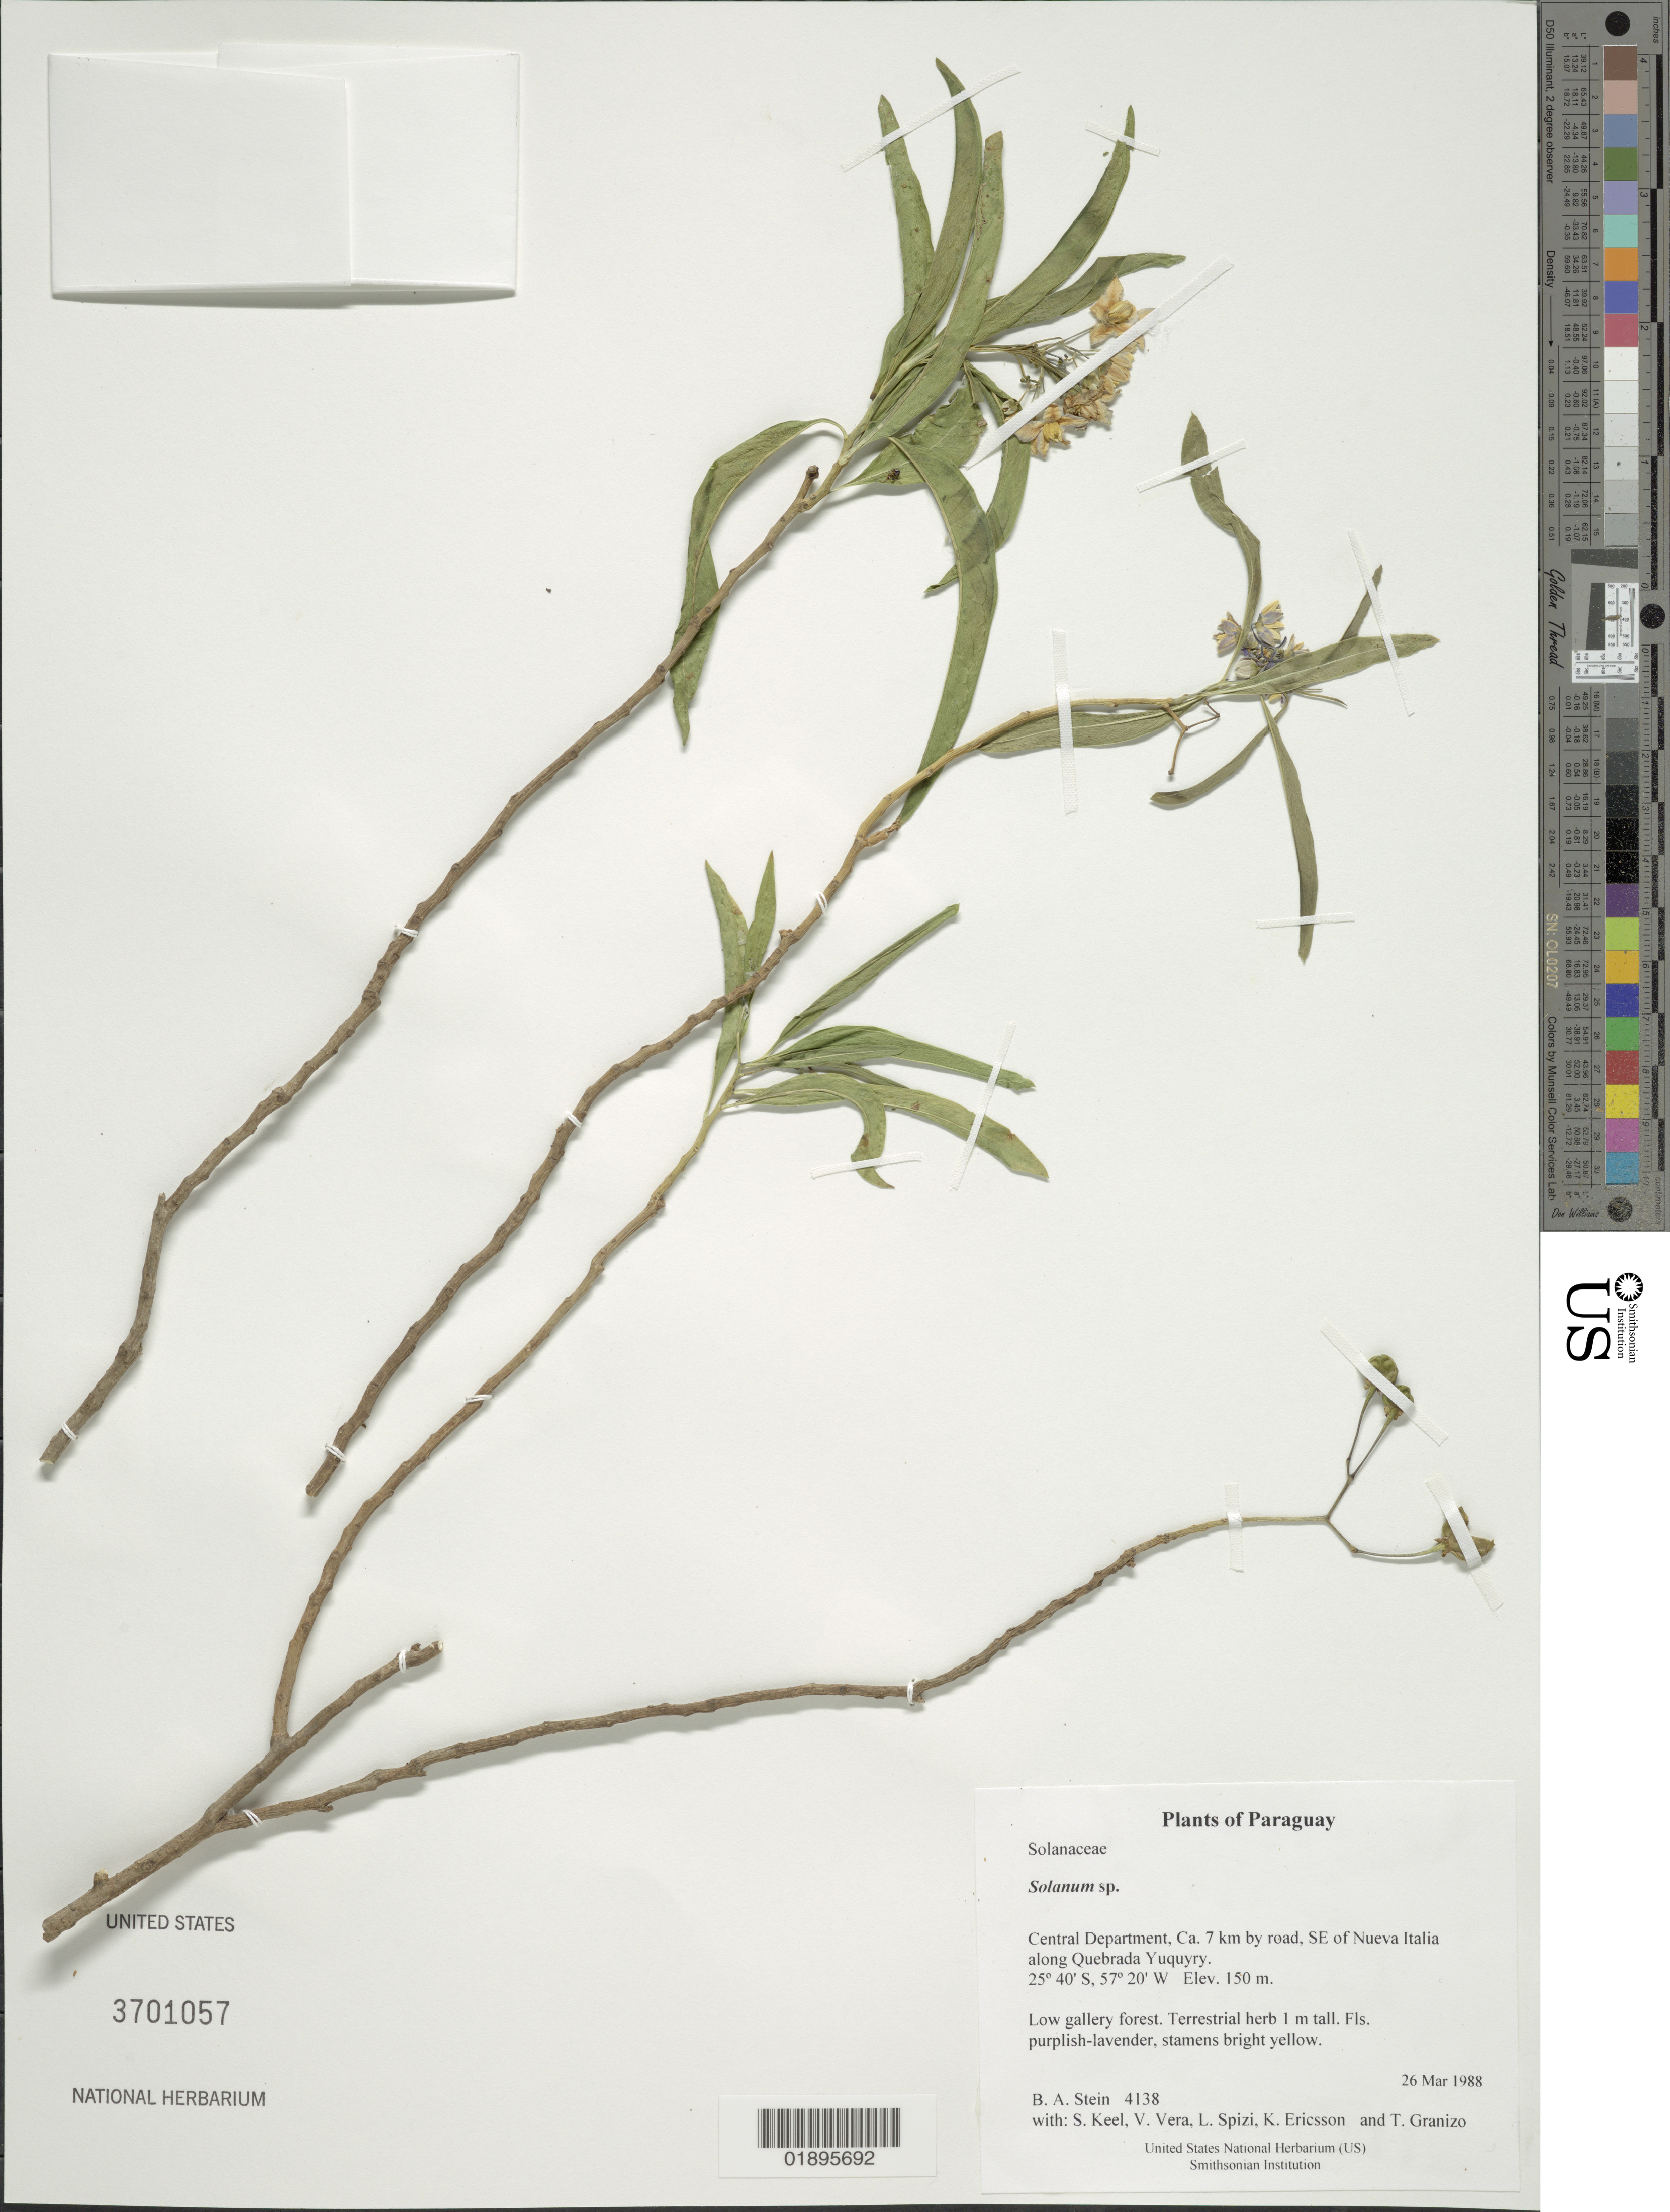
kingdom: Plantae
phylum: Tracheophyta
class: Magnoliopsida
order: Solanales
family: Solanaceae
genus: Solanum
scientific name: Solanum glaucophyllum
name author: Desf.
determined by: Knapp, S. D.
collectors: B. A. Stein, S. Keel, V. Vera, L. Spizi, K. Ericsson & T. Granizo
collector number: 4138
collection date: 1988-03-26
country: Paraguay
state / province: Central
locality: Ca. 7 km by road, SE of Nueva Italia along Quebrada Yuguyry.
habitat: Low gallery forest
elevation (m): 150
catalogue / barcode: US 3701057